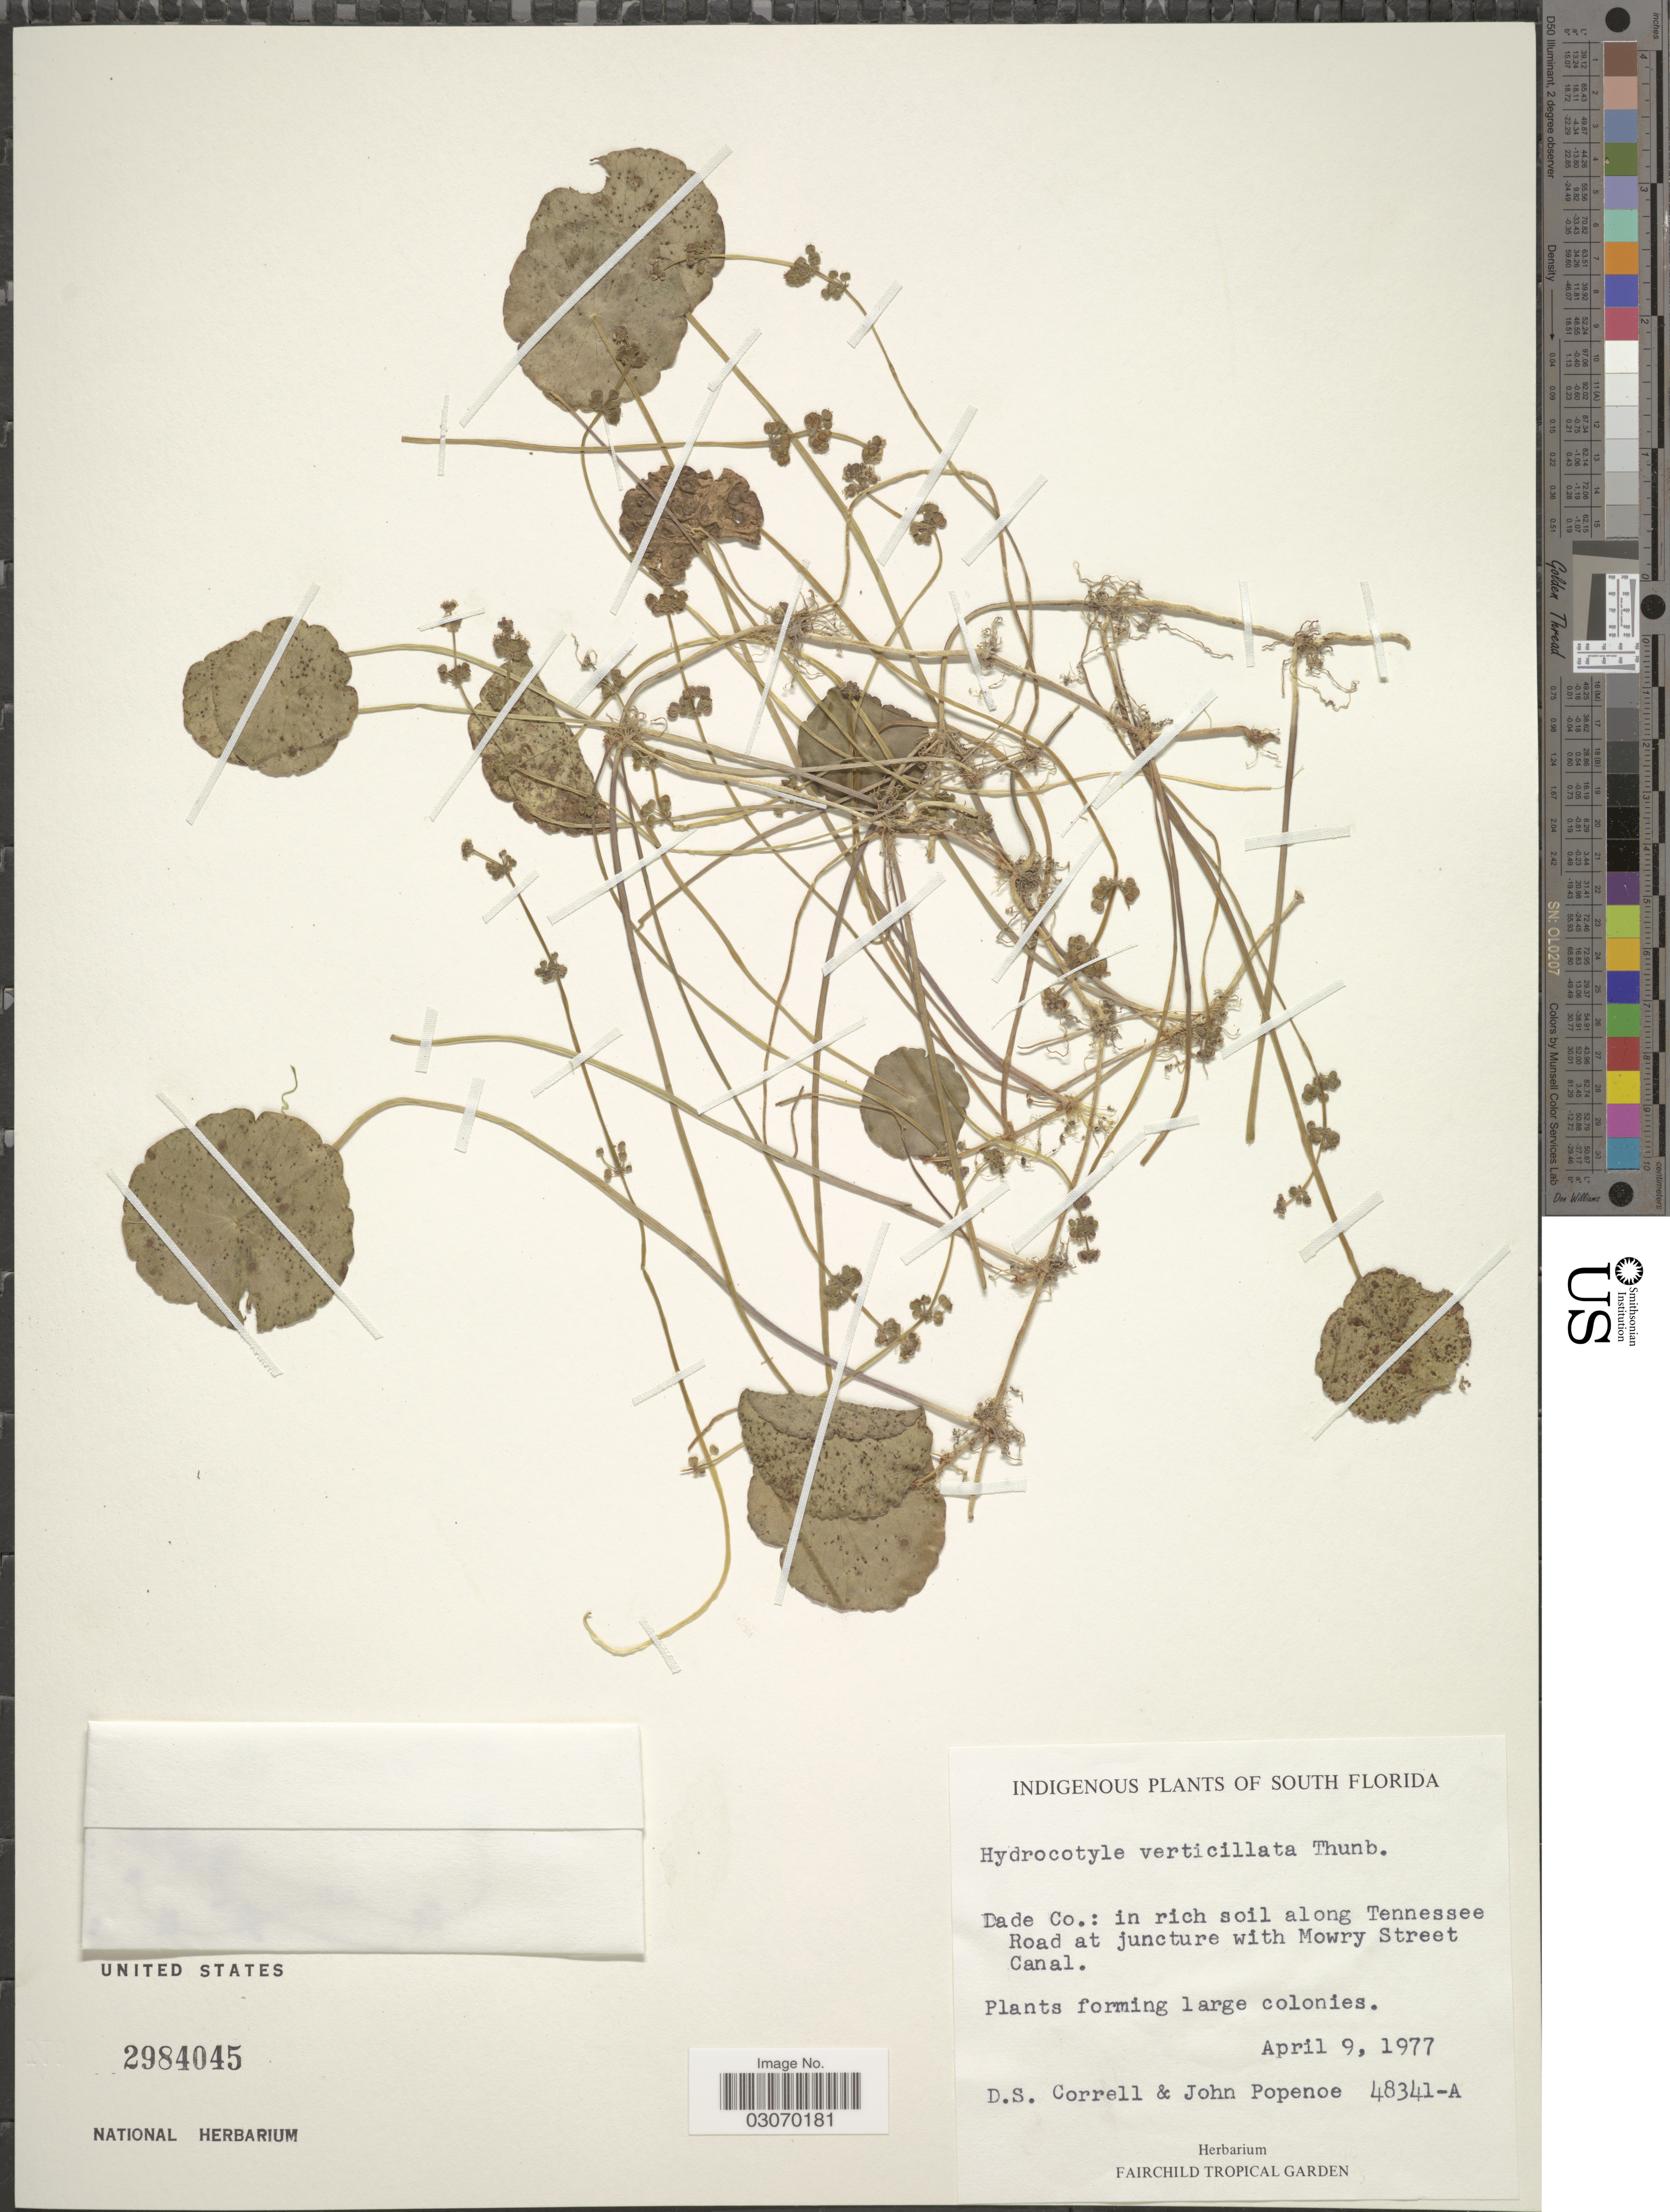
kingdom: Plantae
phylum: Tracheophyta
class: Magnoliopsida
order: Apiales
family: Araliaceae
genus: Hydrocotyle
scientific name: Hydrocotyle verticillata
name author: Thunb.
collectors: D. S. Correll & J. Popenoe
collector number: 48341-A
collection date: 1977-04-09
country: United States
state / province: Florida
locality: South Florida. Dade Co.: in rich soil along Tennessee Road at juncture with Mowry Street Canal.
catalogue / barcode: US 2984045